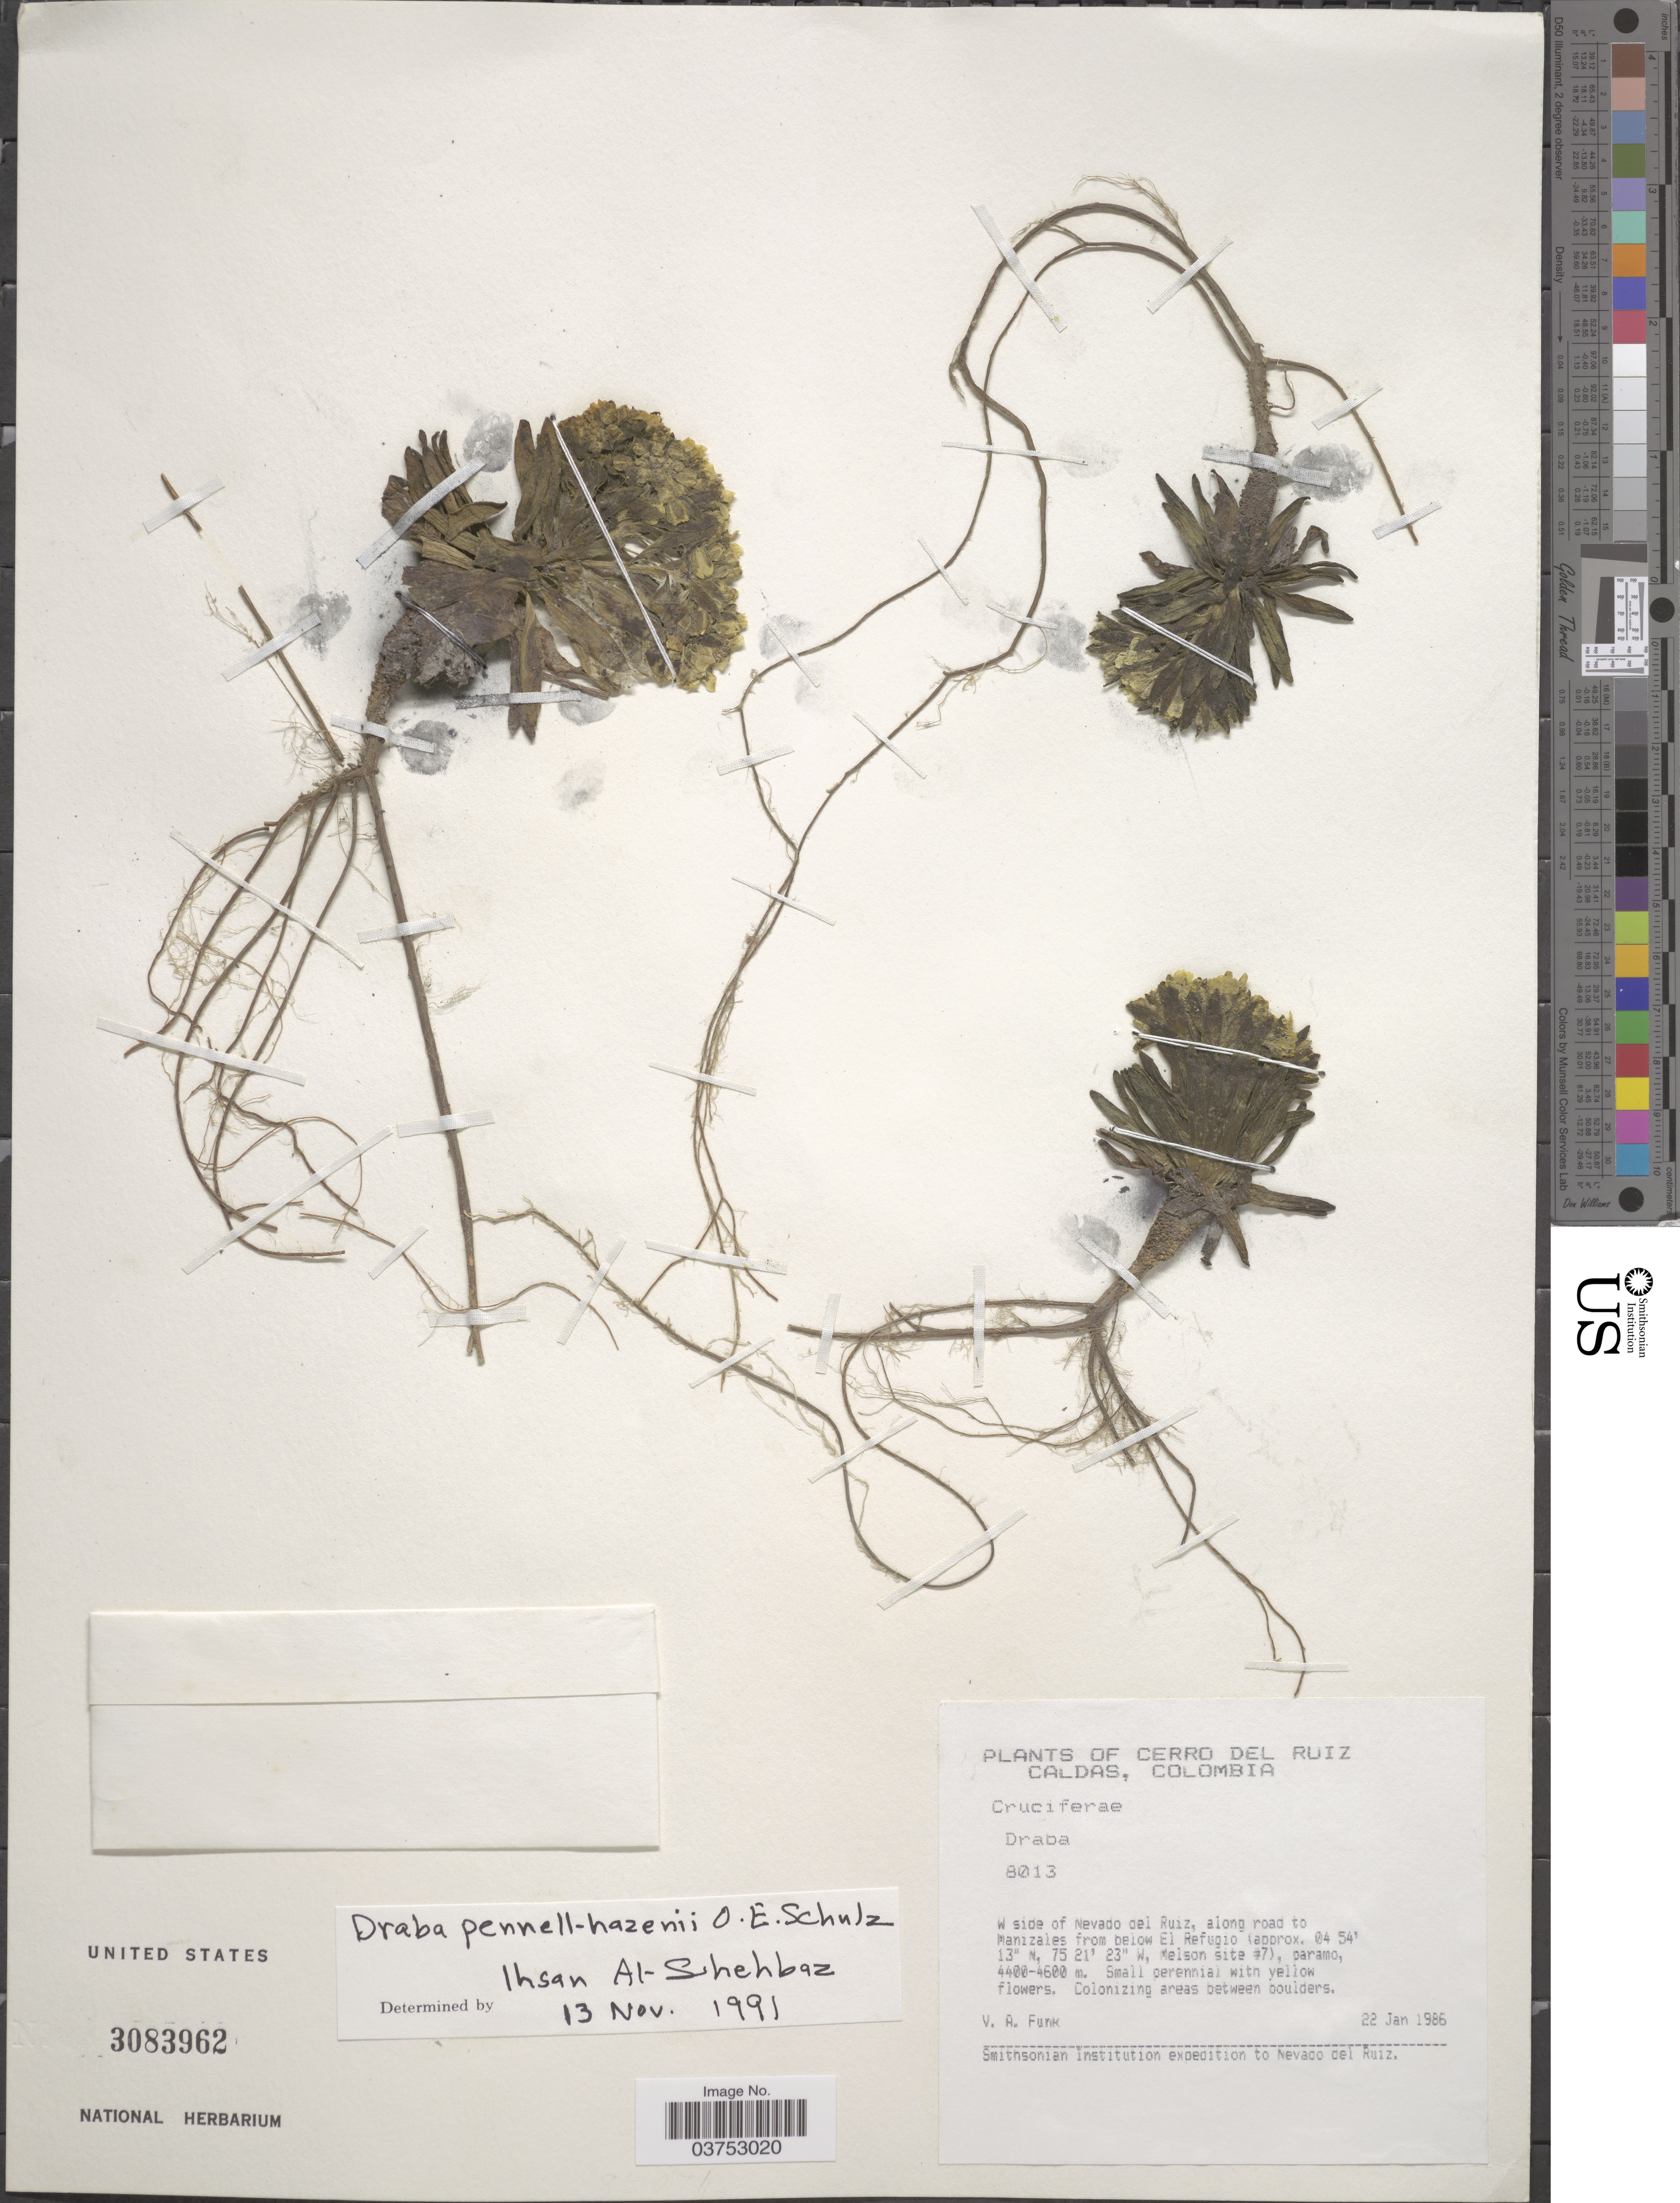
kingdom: Plantae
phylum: Tracheophyta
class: Magnoliopsida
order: Brassicales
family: Brassicaceae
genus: Draba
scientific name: Draba pennell-hazenii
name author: O.E. Schulz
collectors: V. Funk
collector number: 8013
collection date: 1986-01-22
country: Colombia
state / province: Caldas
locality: Cerro del Ruiz. W side of Nevado del Ruiz, along road to Manizales from below El Refugio. (Melson site #7).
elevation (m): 4400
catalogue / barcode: US 3083962